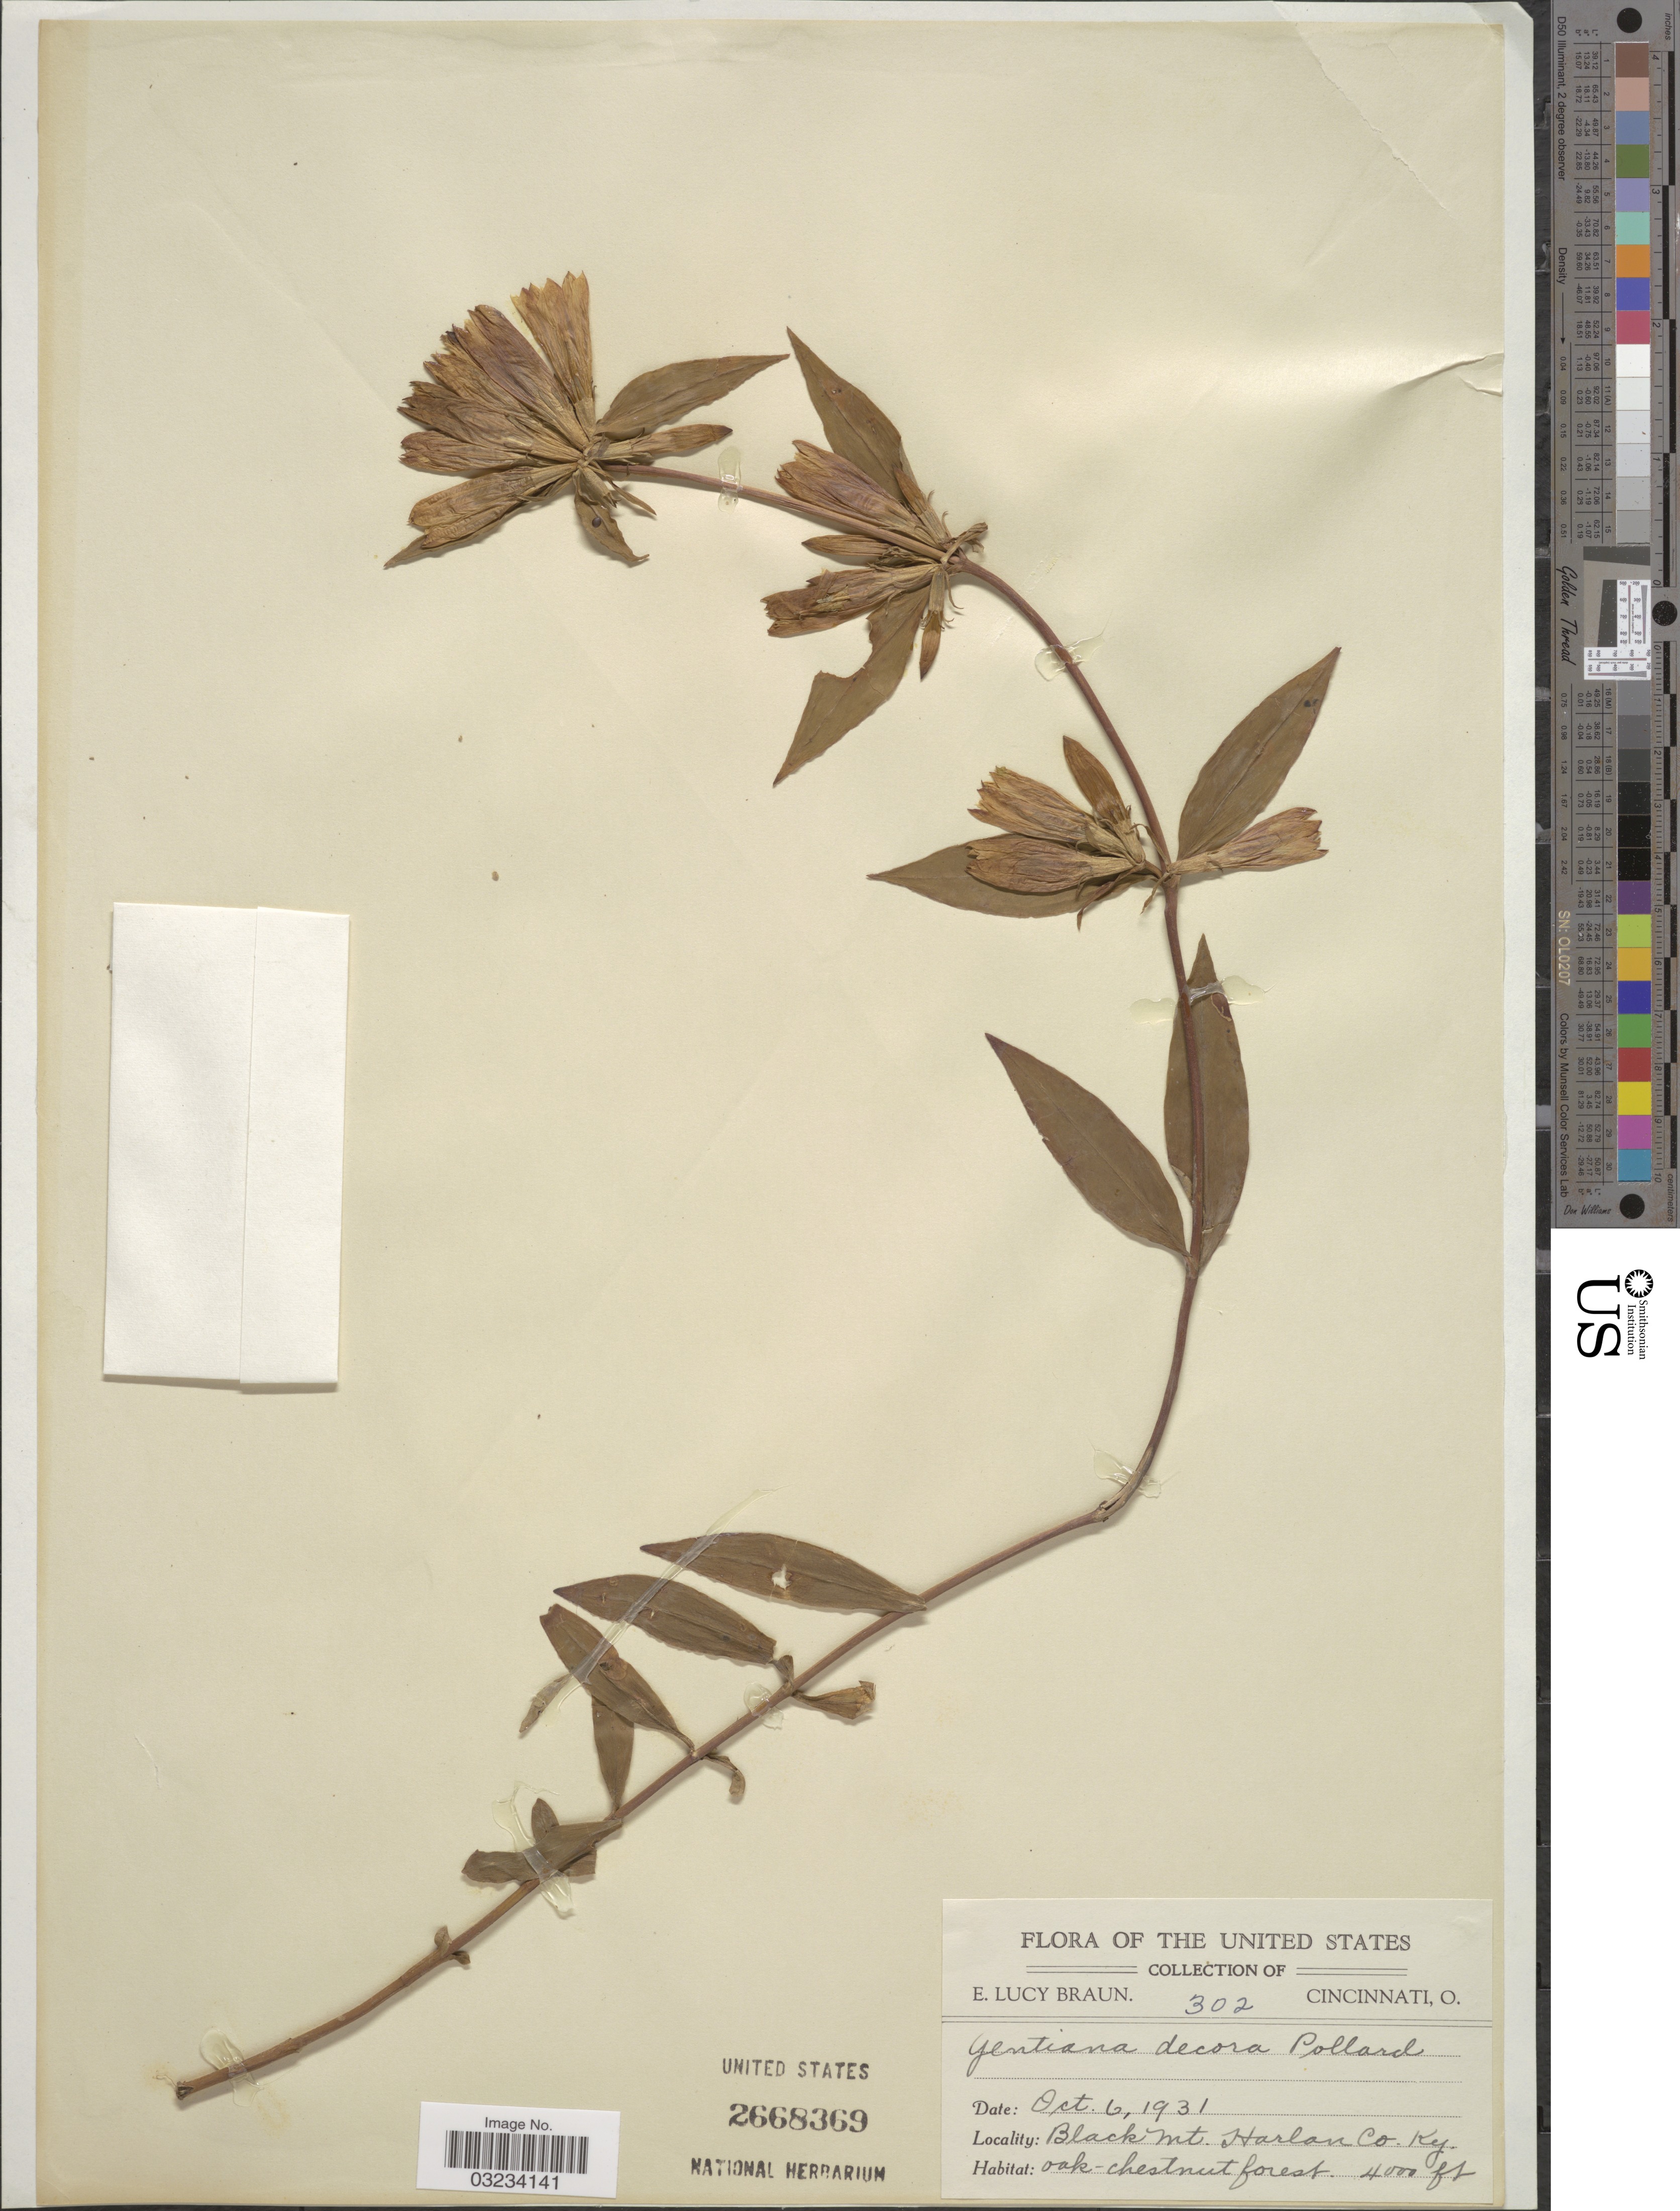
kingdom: Plantae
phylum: Tracheophyta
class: Magnoliopsida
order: Gentianales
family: Gentianaceae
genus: Gentiana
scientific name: Gentiana decora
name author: Pollard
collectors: E. Braun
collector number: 302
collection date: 1931-10-06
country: United States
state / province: Kentucky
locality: Black Mt. Harlan Co.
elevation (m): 1219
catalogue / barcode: US 2668369